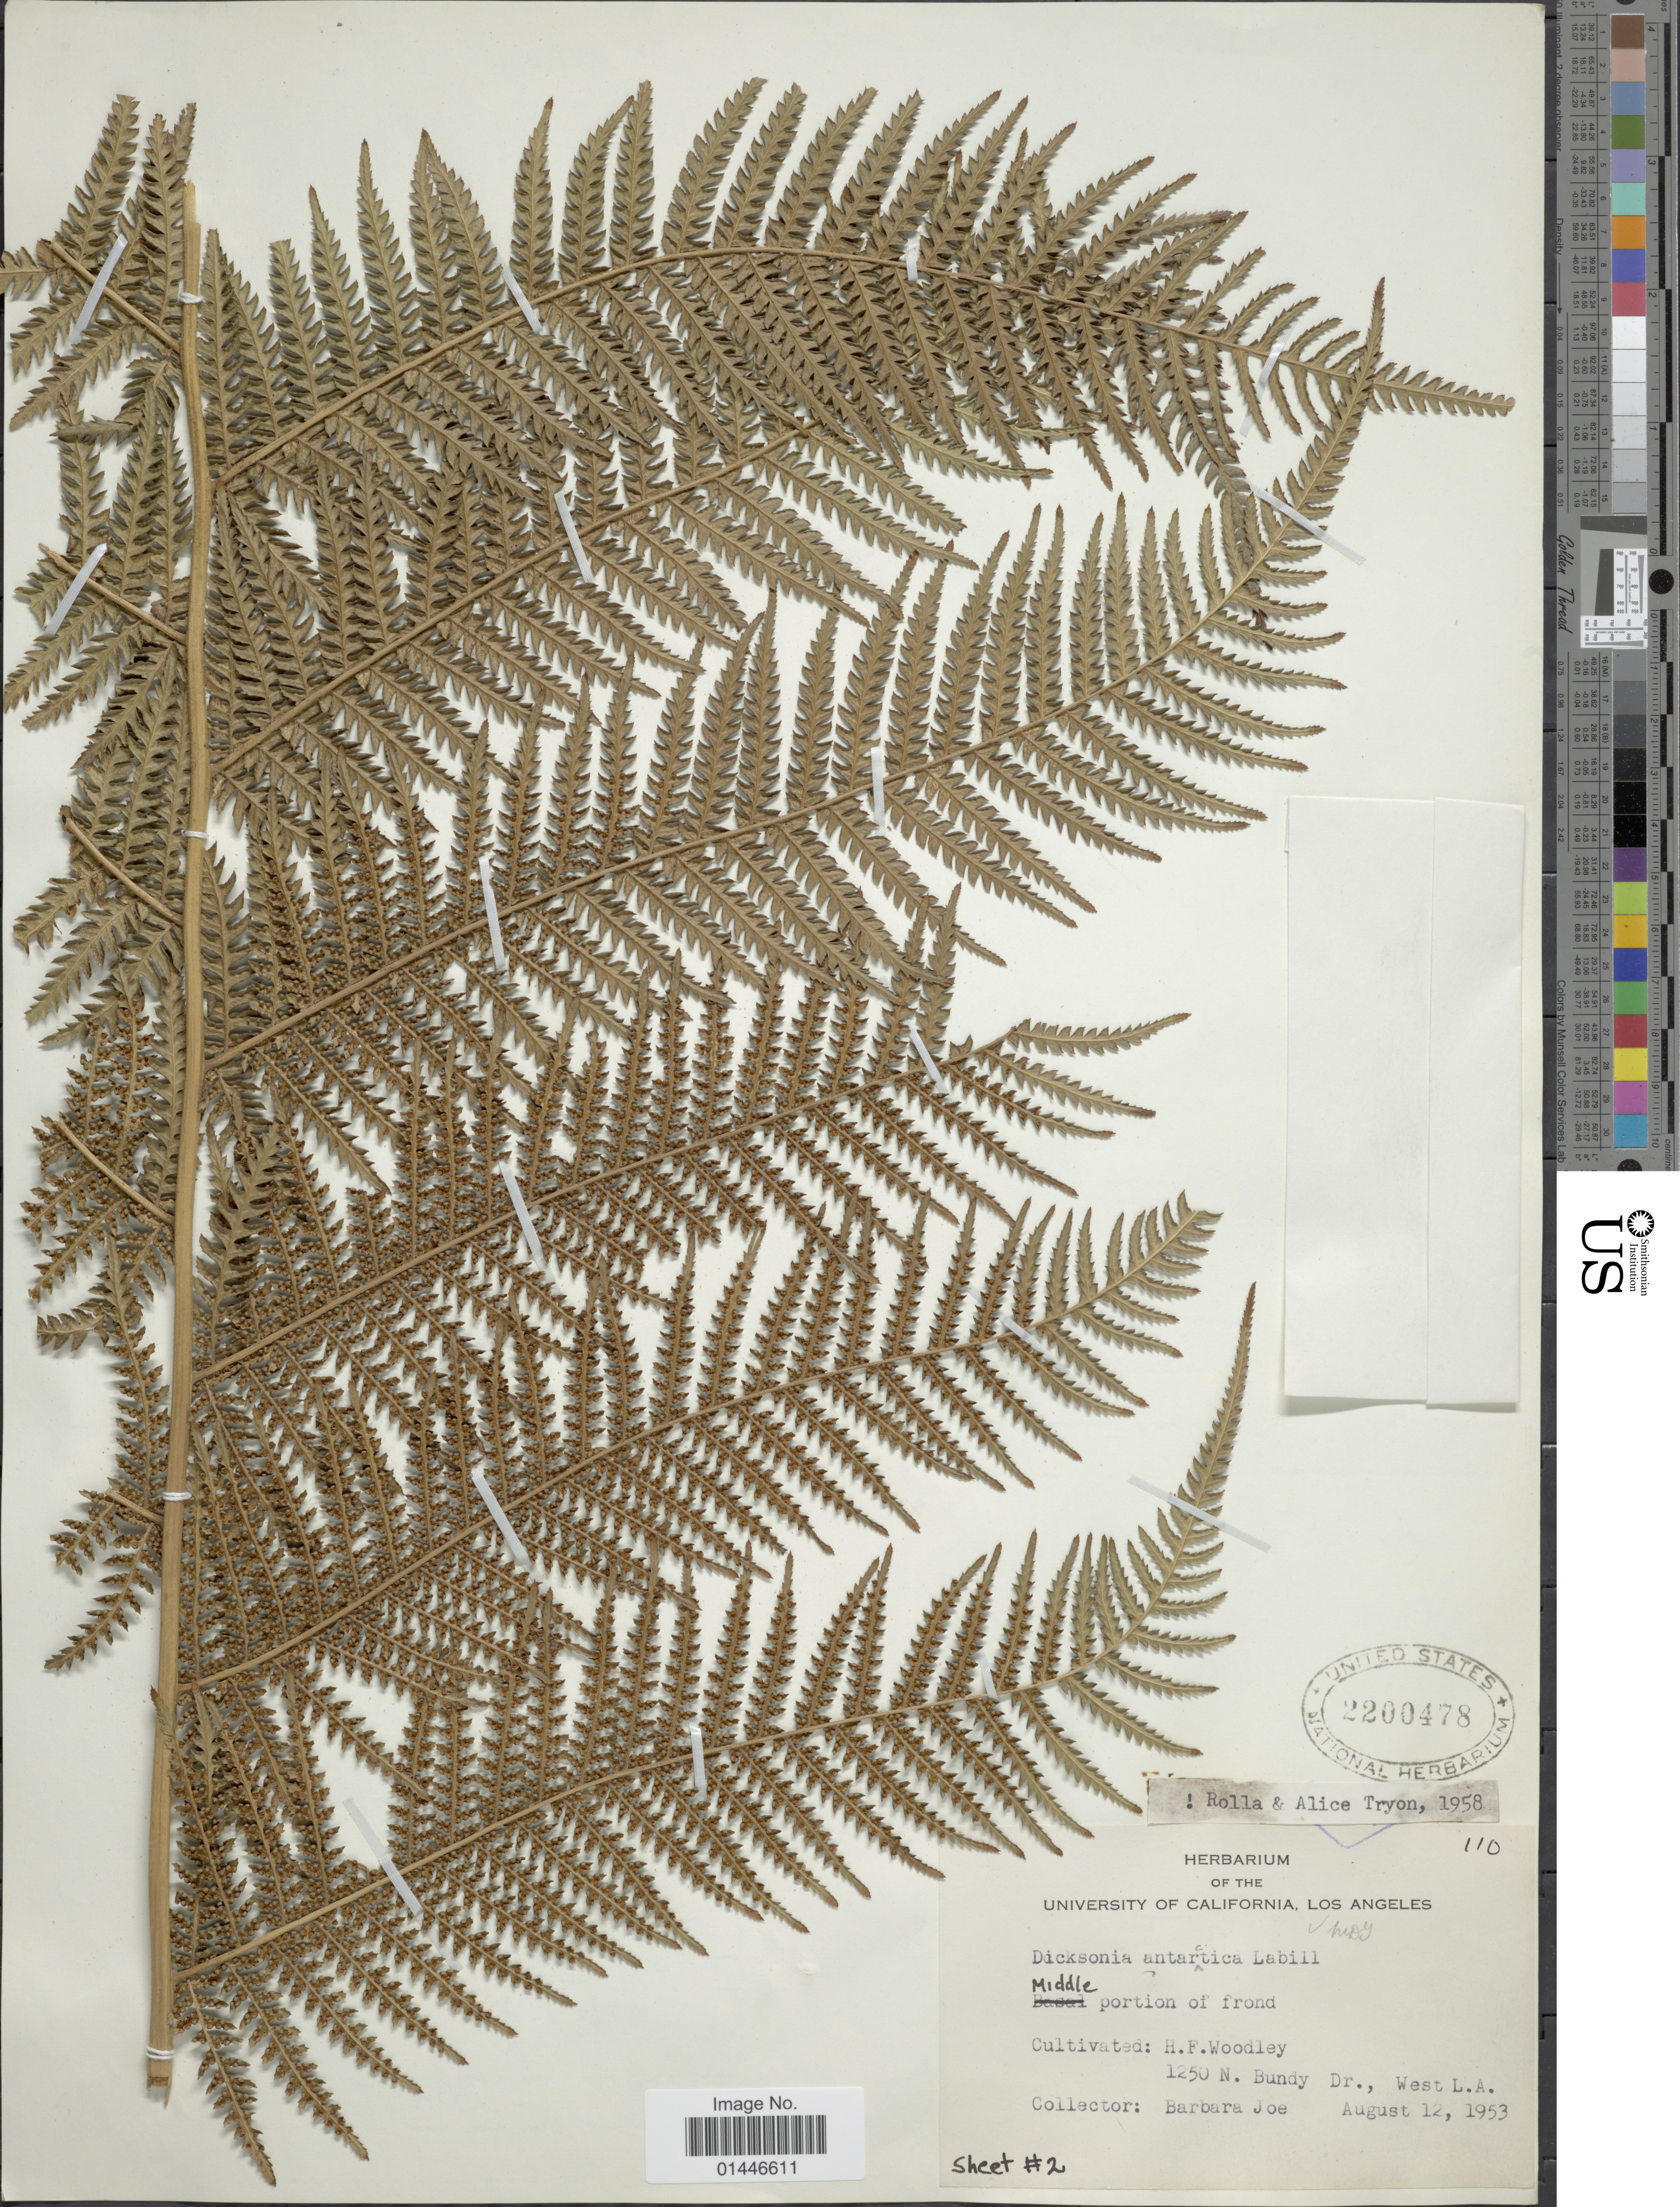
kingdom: Plantae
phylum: Tracheophyta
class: Polypodiopsida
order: Cyatheales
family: Dicksoniaceae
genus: Dicksonia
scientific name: Dicksonia antarctica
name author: Labill.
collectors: B. Joe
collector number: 110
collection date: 1953-08-12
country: United States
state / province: California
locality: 1250 N. Bundy Dr., West L.A.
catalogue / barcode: US 2200478